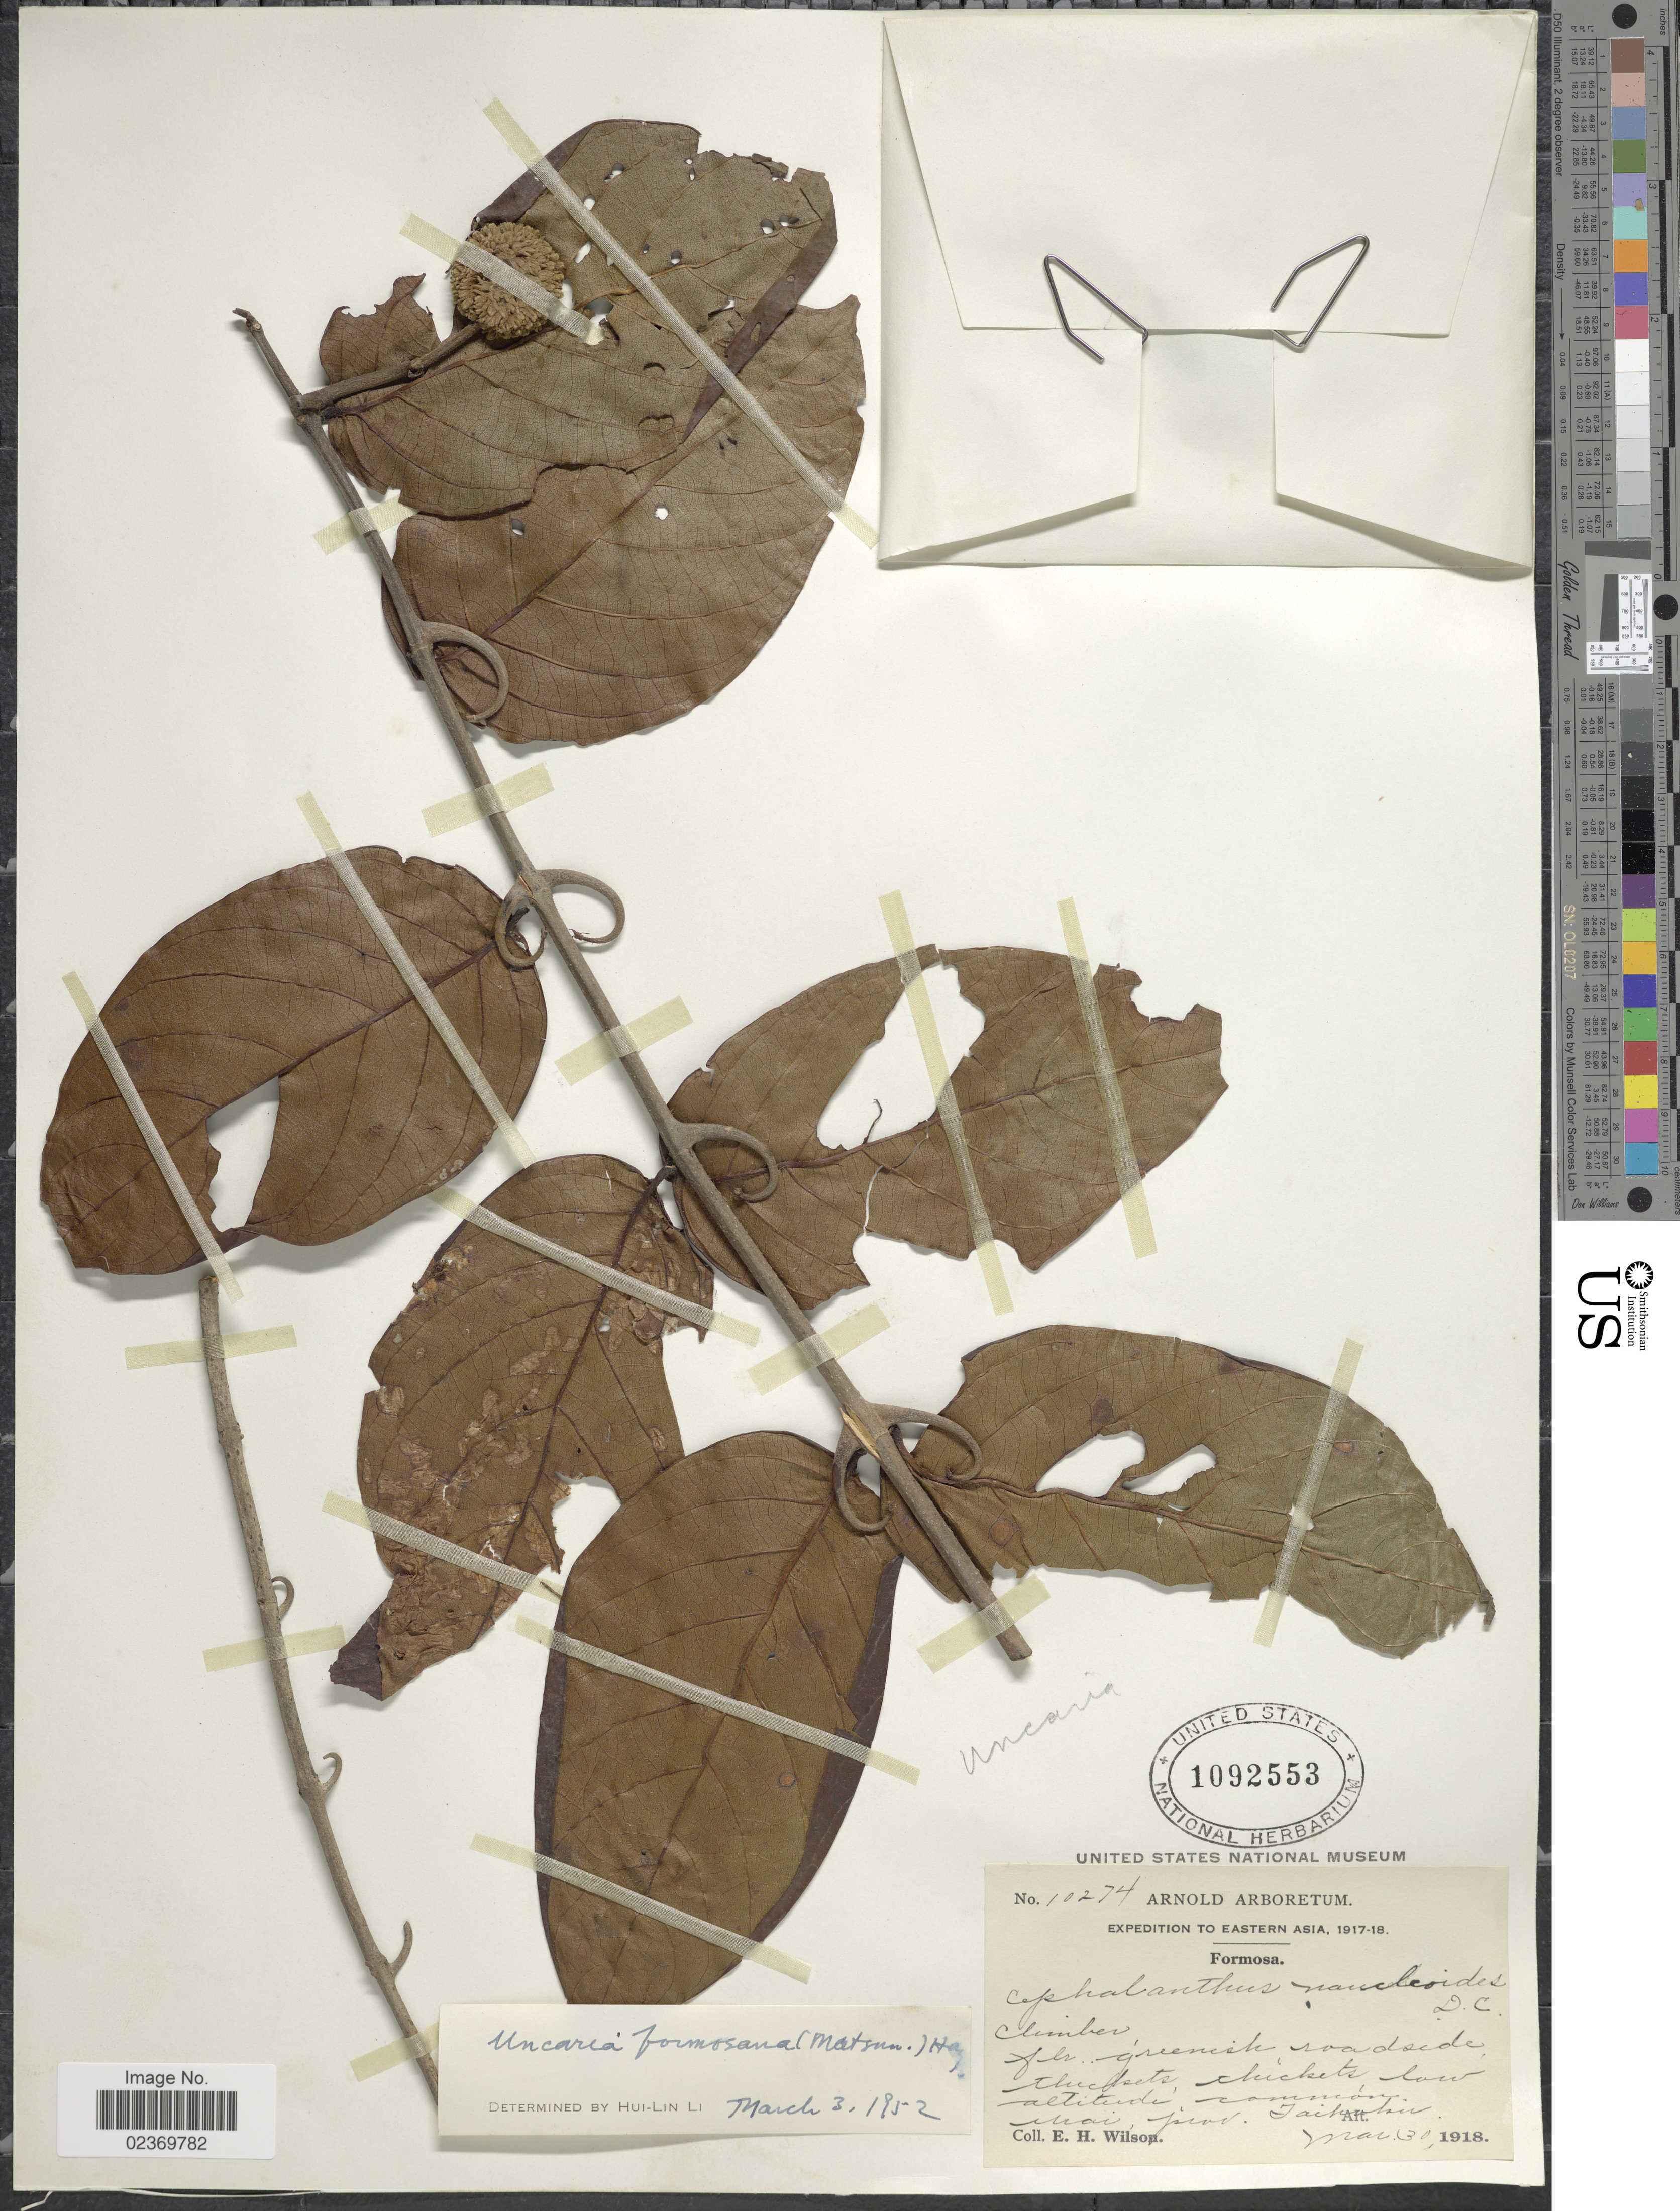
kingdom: Plantae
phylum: Tracheophyta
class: Magnoliopsida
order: Gentianales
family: Rubiaceae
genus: Uncaria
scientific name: Uncaria formosana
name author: (Matsum.) Hayata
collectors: E. Wilson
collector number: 10274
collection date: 1918-03-30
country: Taiwan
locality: Formosa. Eastern Asia, Urai, prov. Taihoku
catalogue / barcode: US 1092553